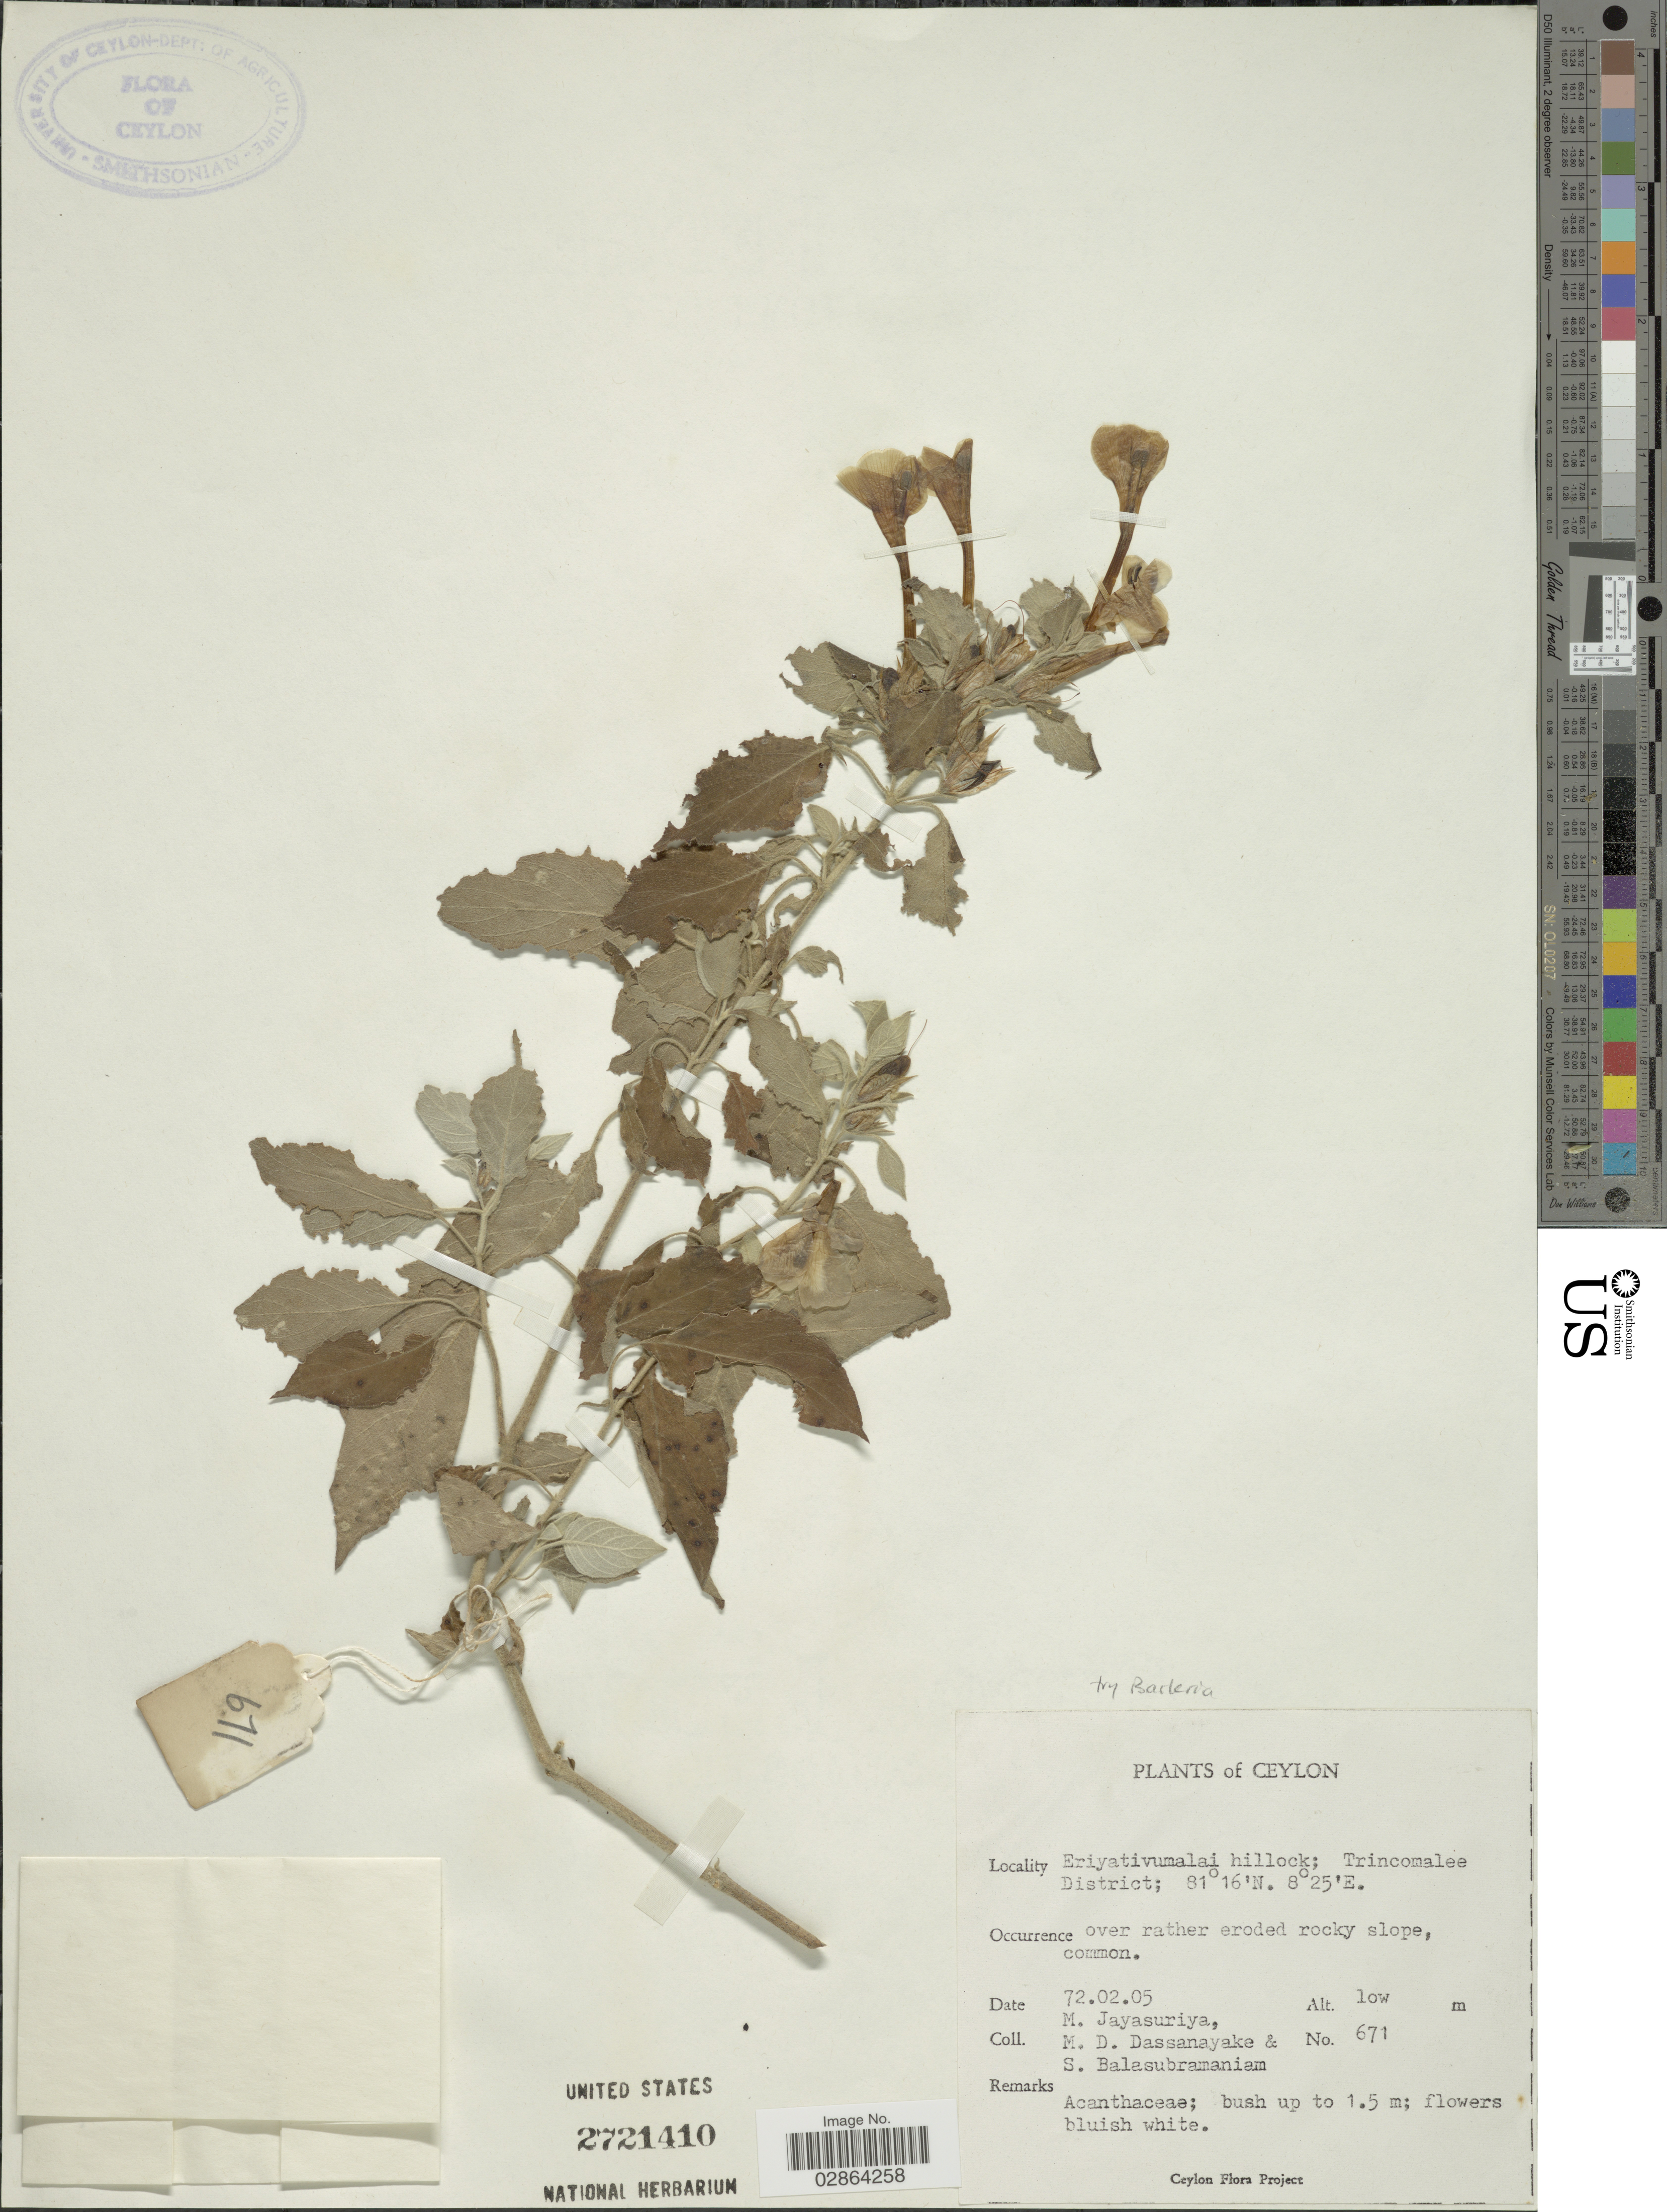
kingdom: Plantae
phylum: Tracheophyta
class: Magnoliopsida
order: Lamiales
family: Acanthaceae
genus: Barleria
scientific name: Barleria prionitis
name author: L.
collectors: M. Jayasuriya, M. D. Dassanayake & S. Balasubramaniam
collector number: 671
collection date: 1972-02-05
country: Sri Lanka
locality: Ceylon, Eriyativumalai hillock; Trincomalee District.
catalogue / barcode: US 2721410